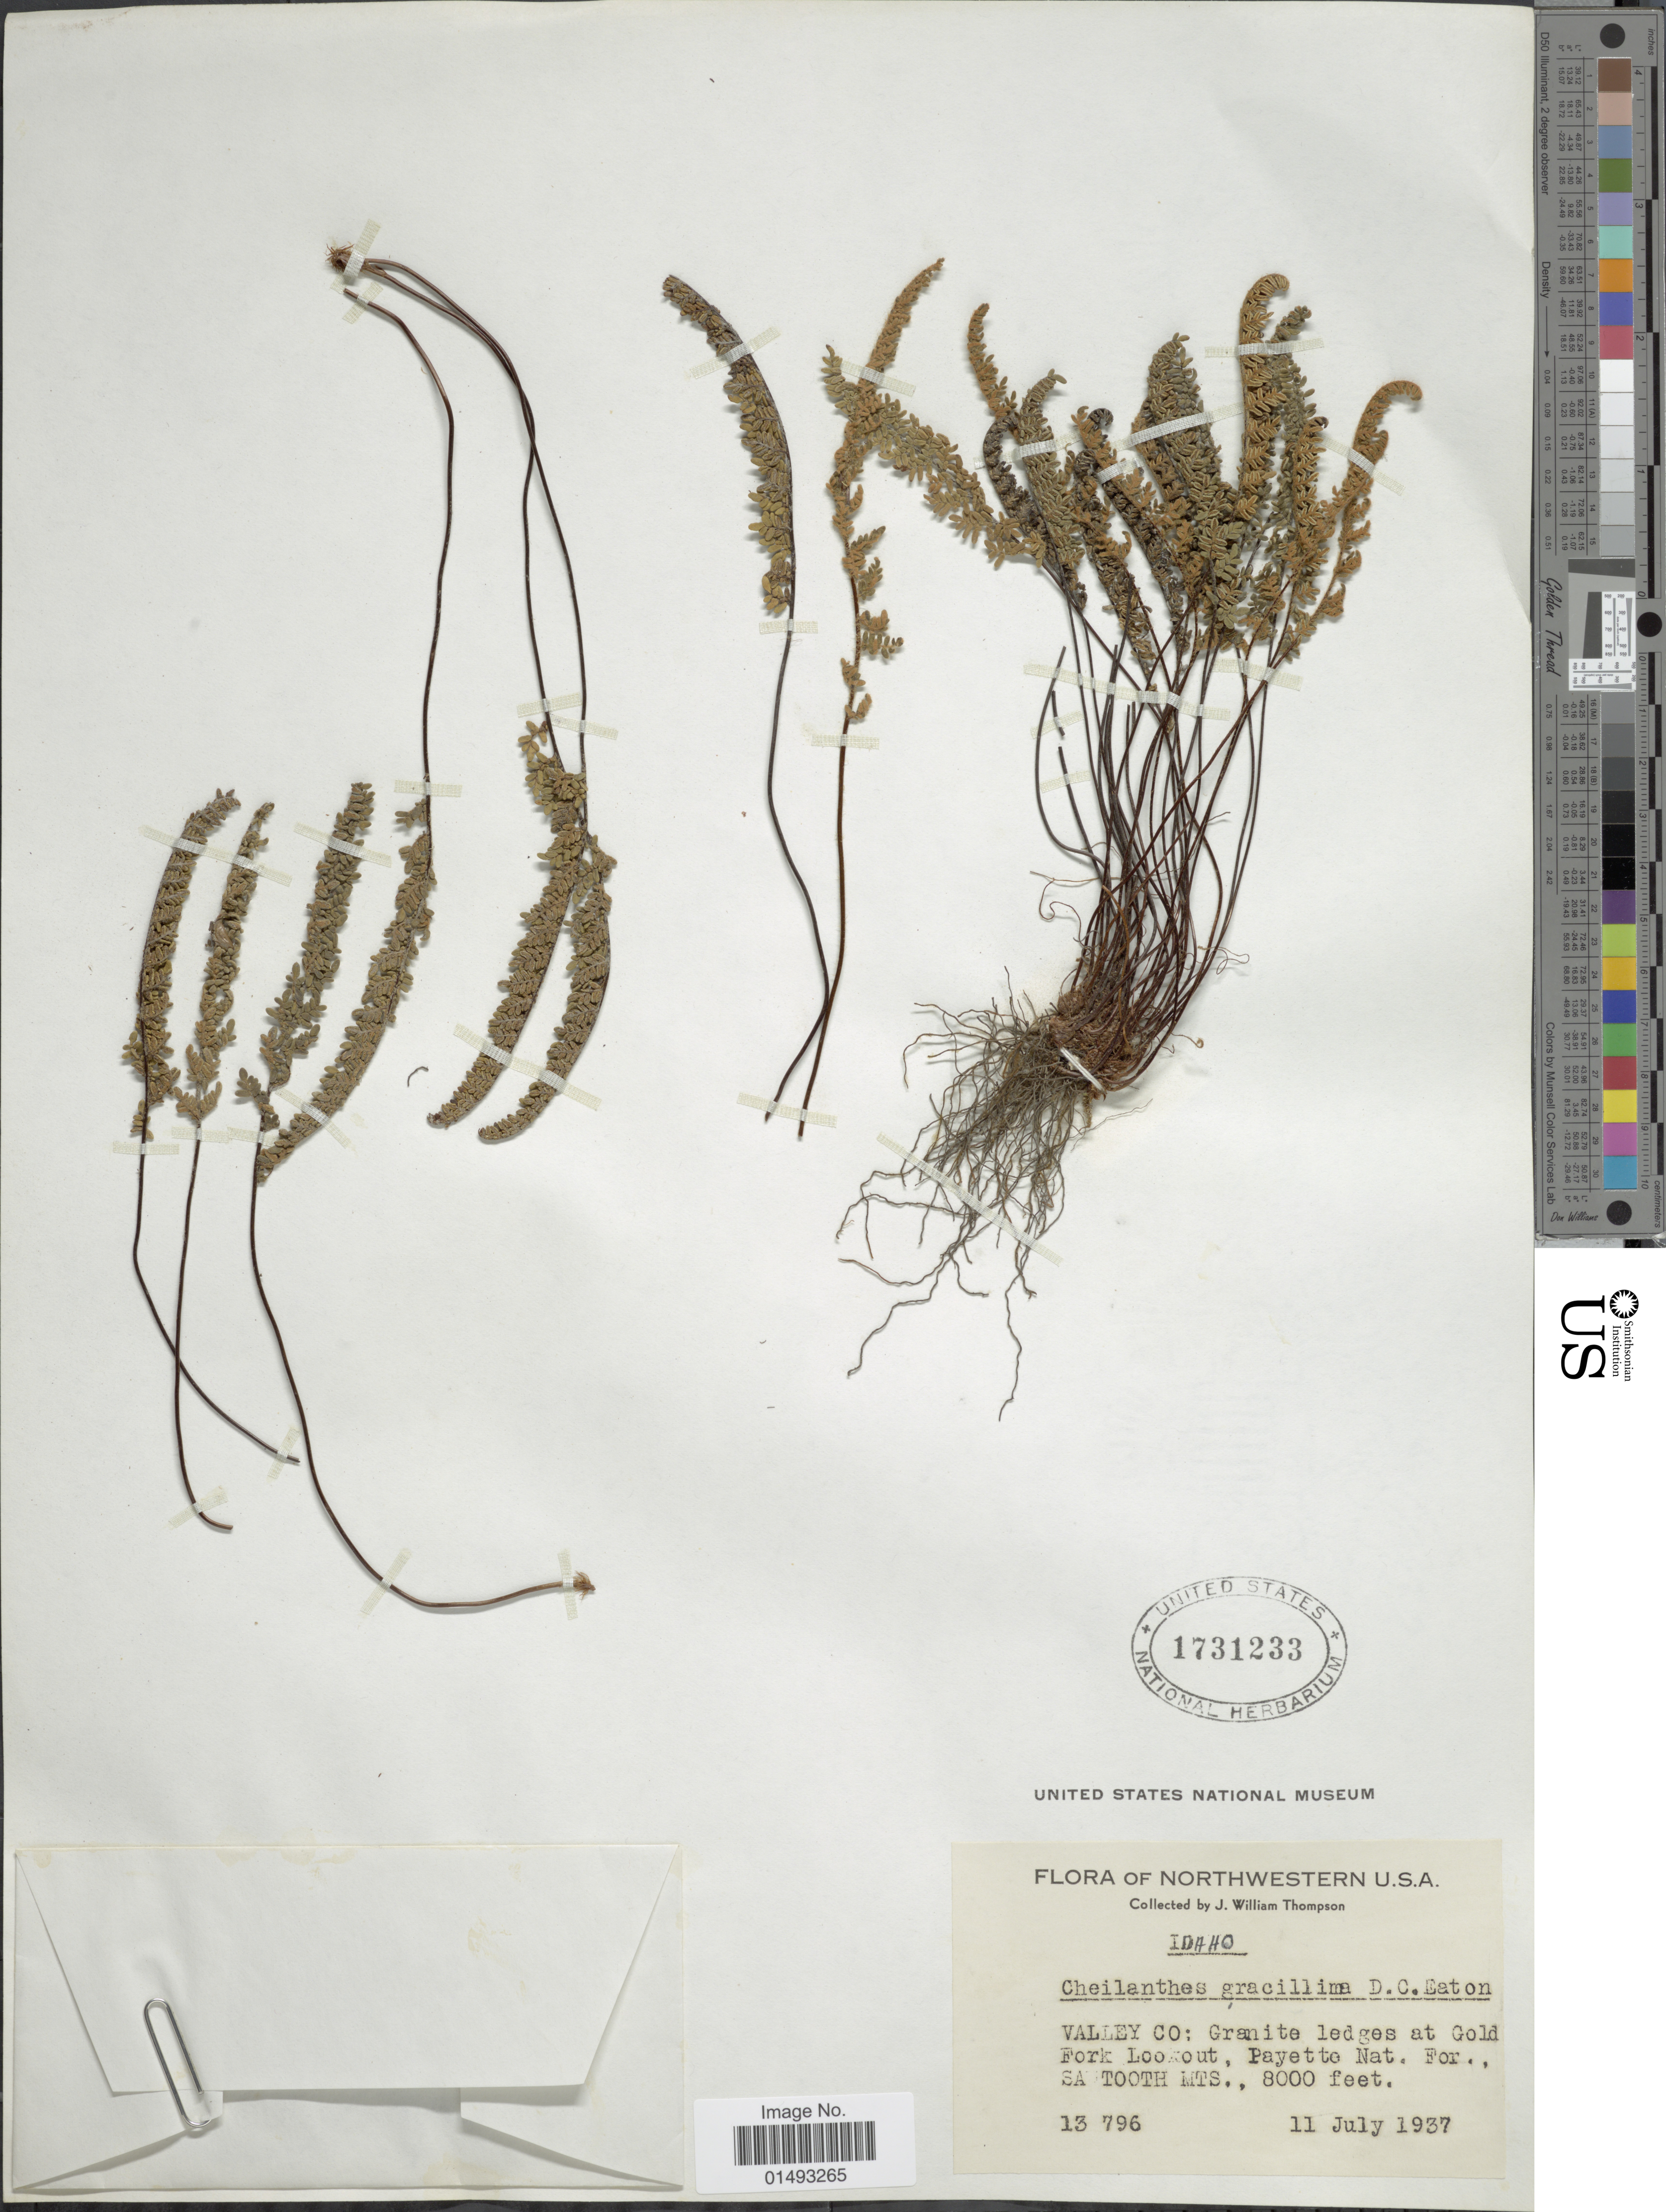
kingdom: Plantae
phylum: Tracheophyta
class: Polypodiopsida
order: Polypodiales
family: Pteridaceae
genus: Myriopteris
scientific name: Myriopteris gracillima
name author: (D.C. Eaton) J. Sm.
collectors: J. W. Thompson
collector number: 13796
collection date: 1937-07-11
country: United States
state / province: Idaho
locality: Northwestern U.S.A., Valley Co; Granite ledges at Gold Fork Lookout, Payette Nat. For., Sawtooth Mts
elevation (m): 2438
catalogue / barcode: US 1731233